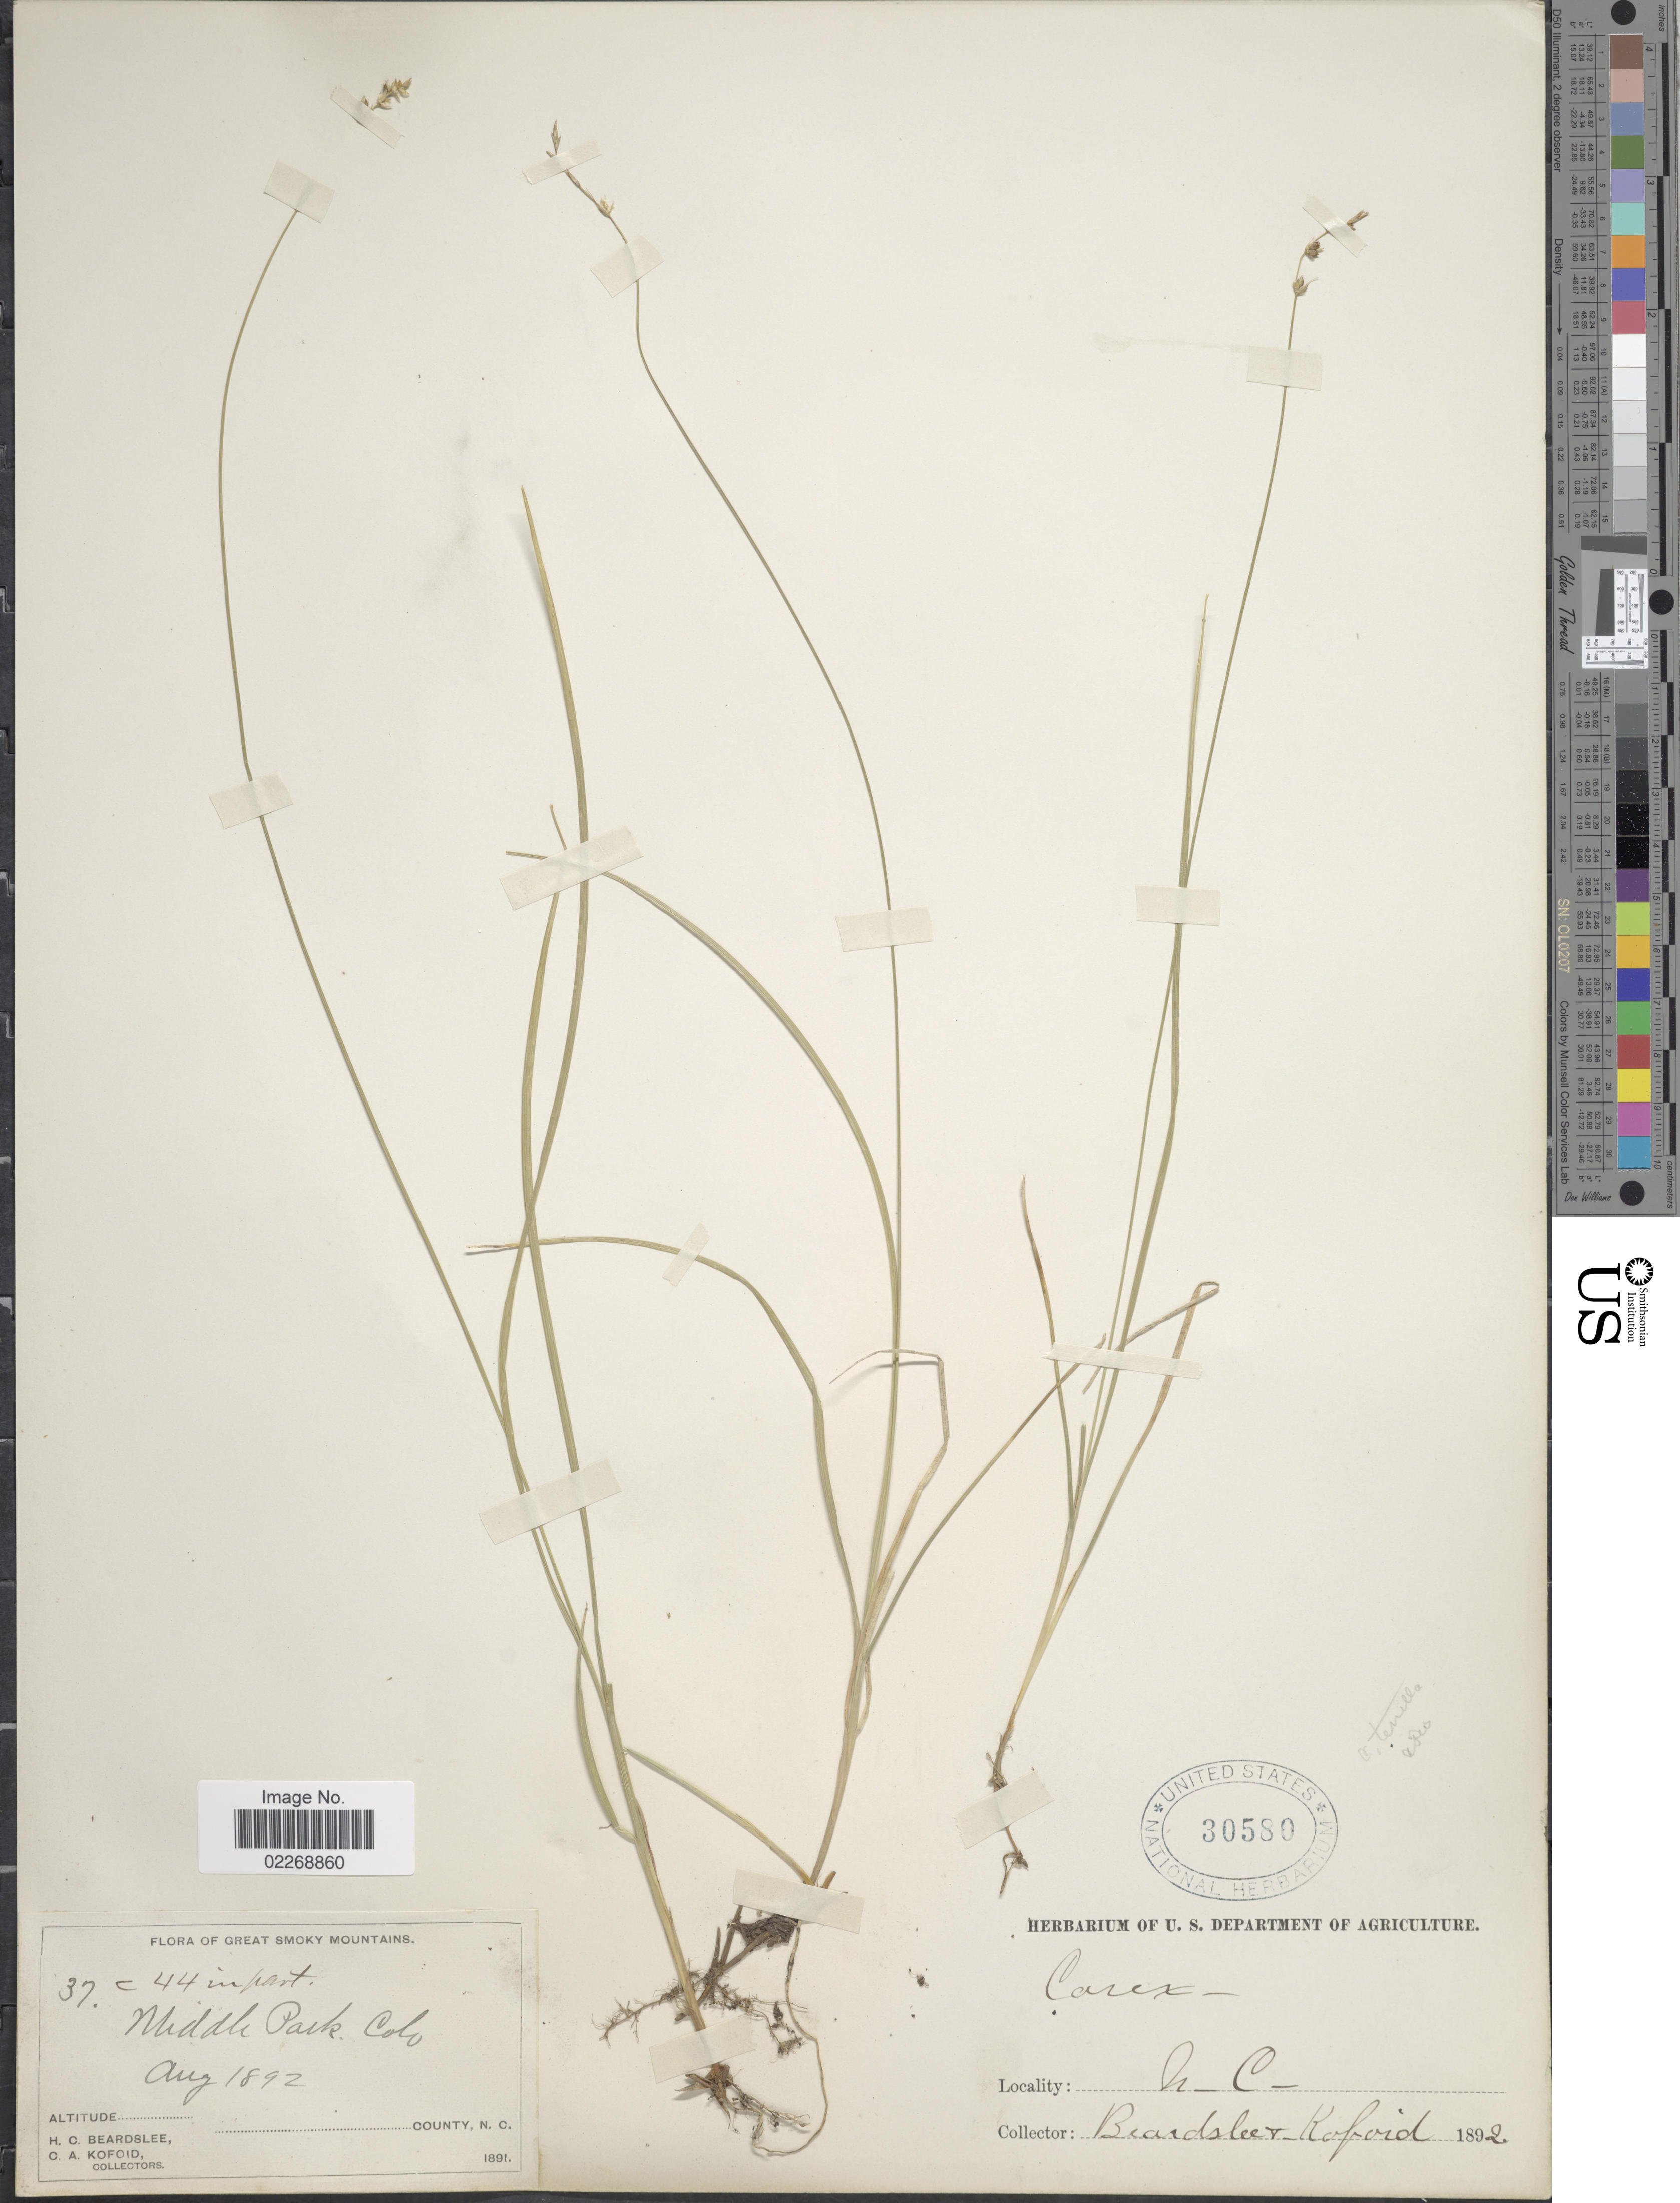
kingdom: Plantae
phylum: Tracheophyta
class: Liliopsida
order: Poales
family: Cyperaceae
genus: Carex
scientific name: Carex disperma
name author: Dewey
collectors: H. Beardslee & C. Kofoid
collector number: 37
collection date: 1892-08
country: United States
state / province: North Carolina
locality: Great Smoky Mountains, Middle Park, Colo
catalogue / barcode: US 30580